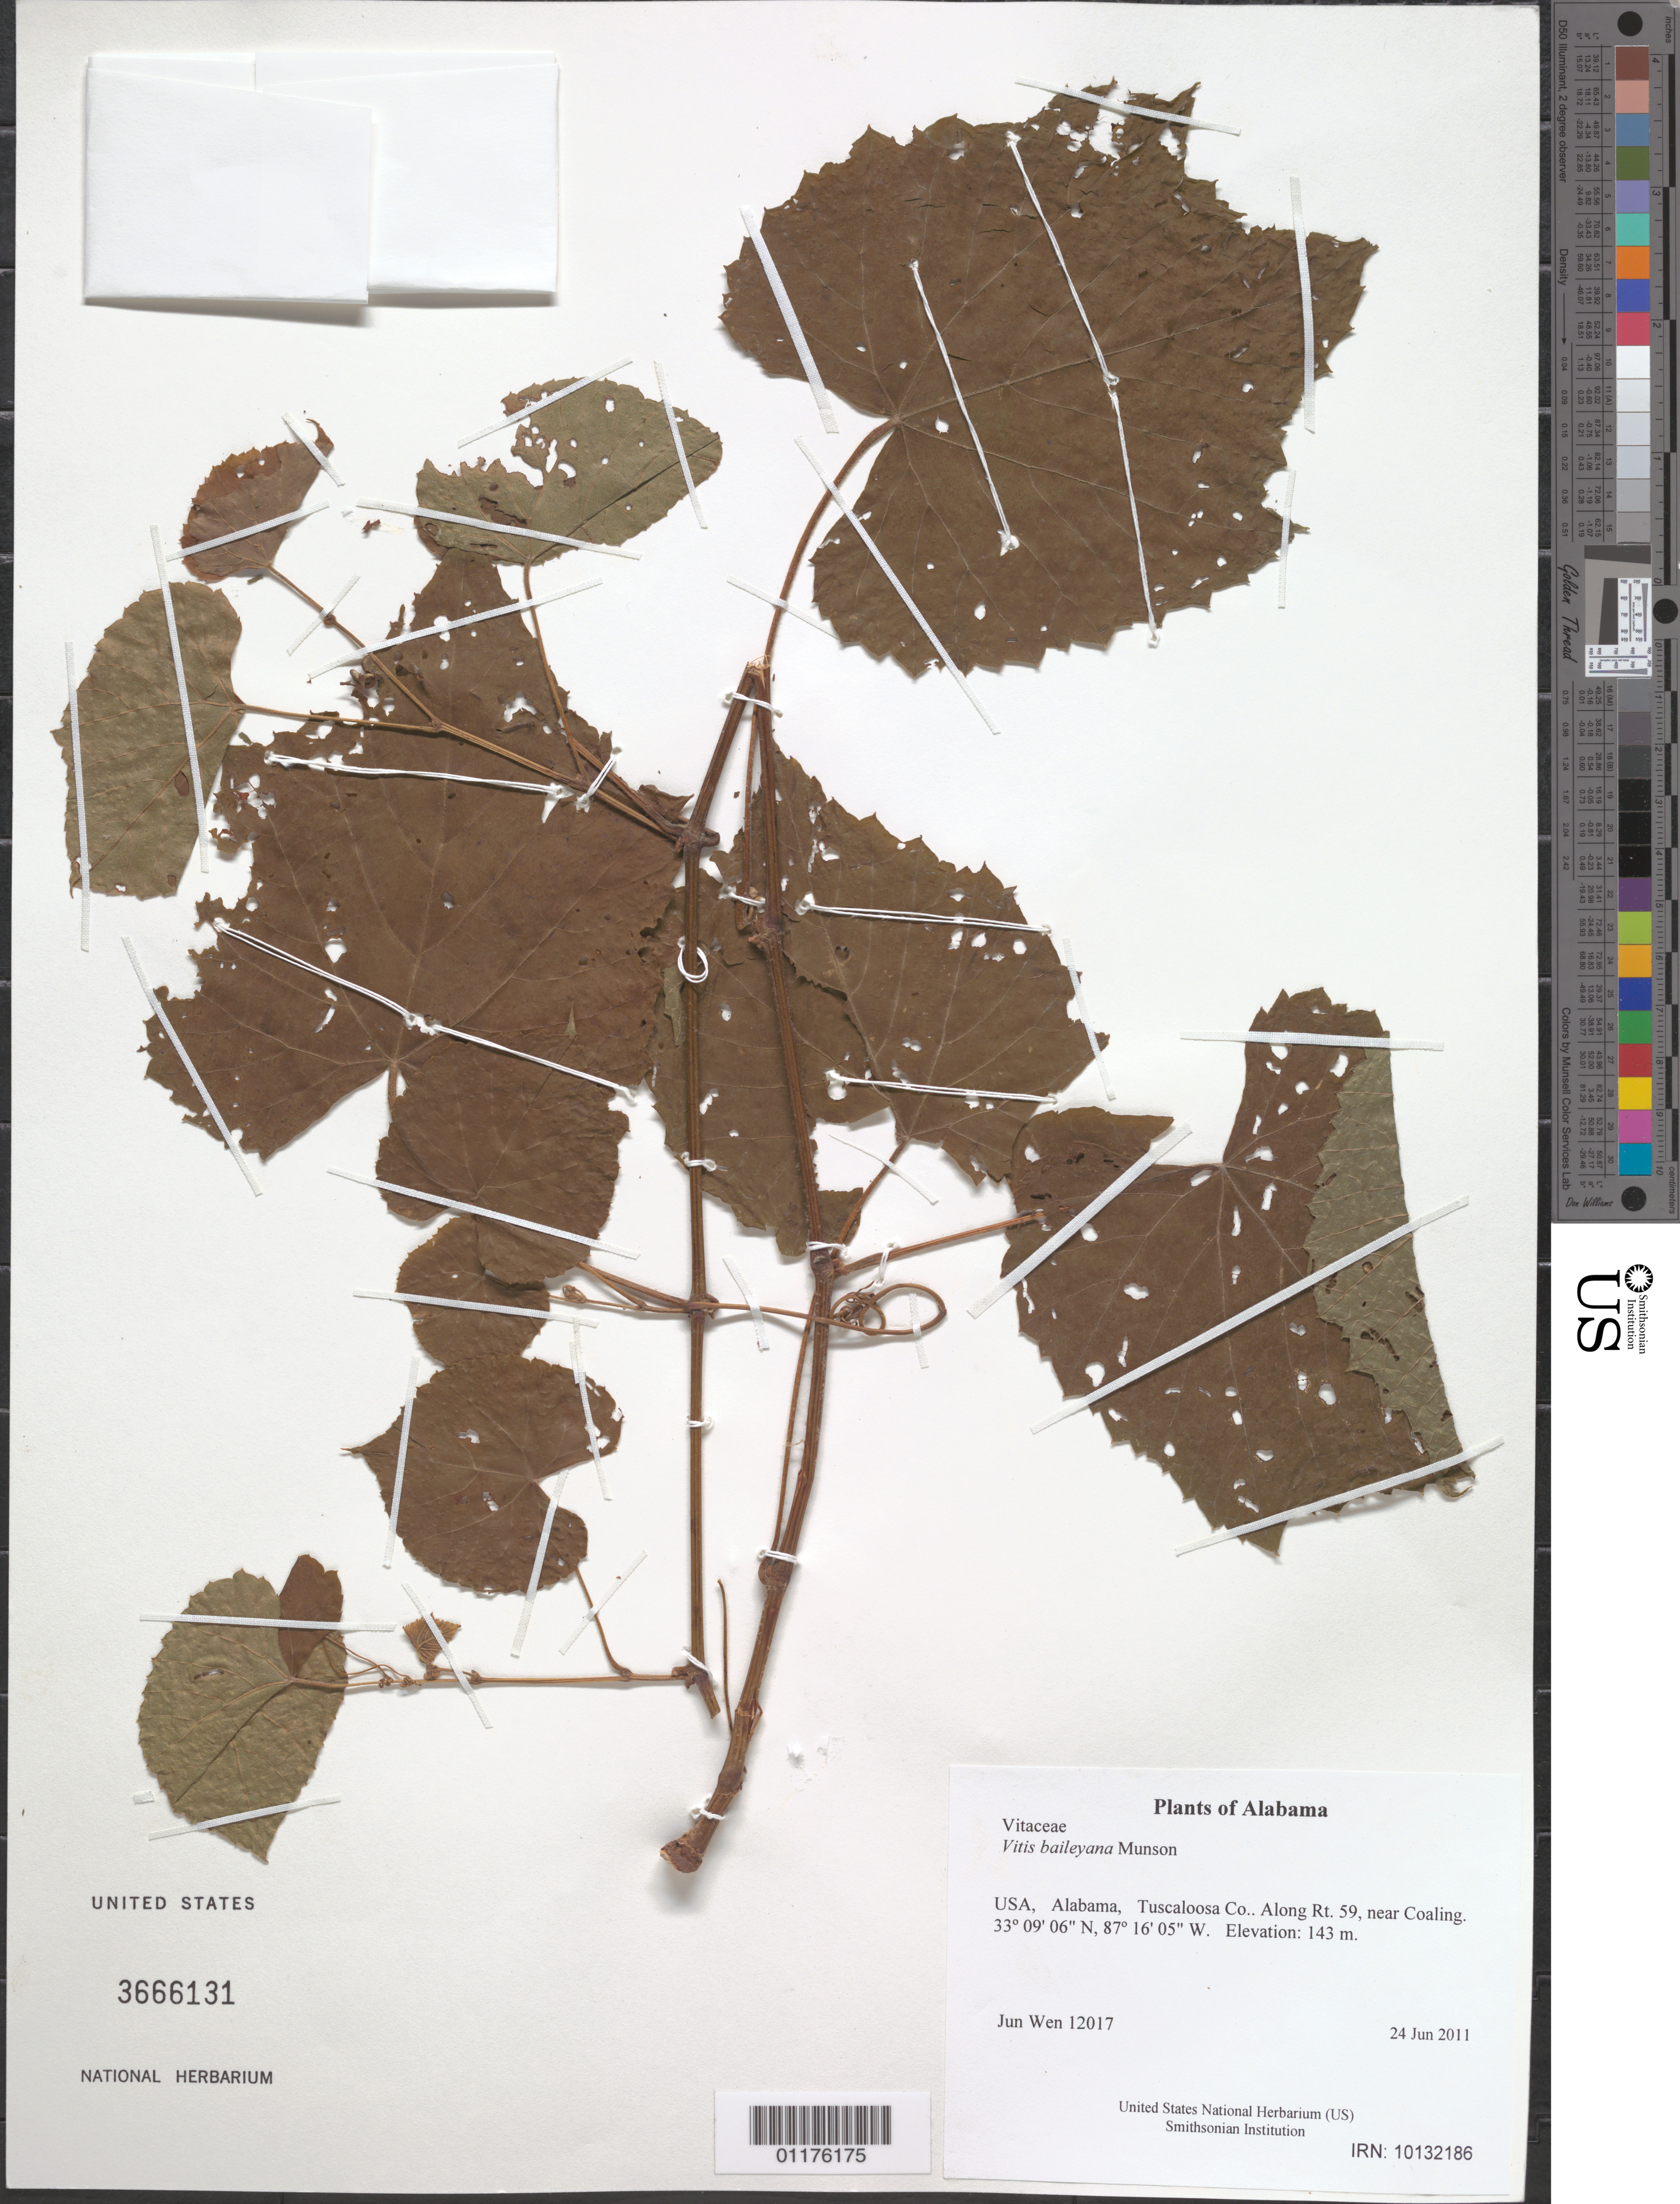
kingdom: Plantae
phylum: Tracheophyta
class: Magnoliopsida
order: Vitales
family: Vitaceae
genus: Vitis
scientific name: Vitis baileyana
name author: Munson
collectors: J. Wen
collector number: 12017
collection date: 2011-06-24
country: United States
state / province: Alabama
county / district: Tuscaloosa Co.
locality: Along Rt. 59, near Coaling.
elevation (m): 143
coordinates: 33 09.105 N, 87 16.088 W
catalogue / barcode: US 3666131